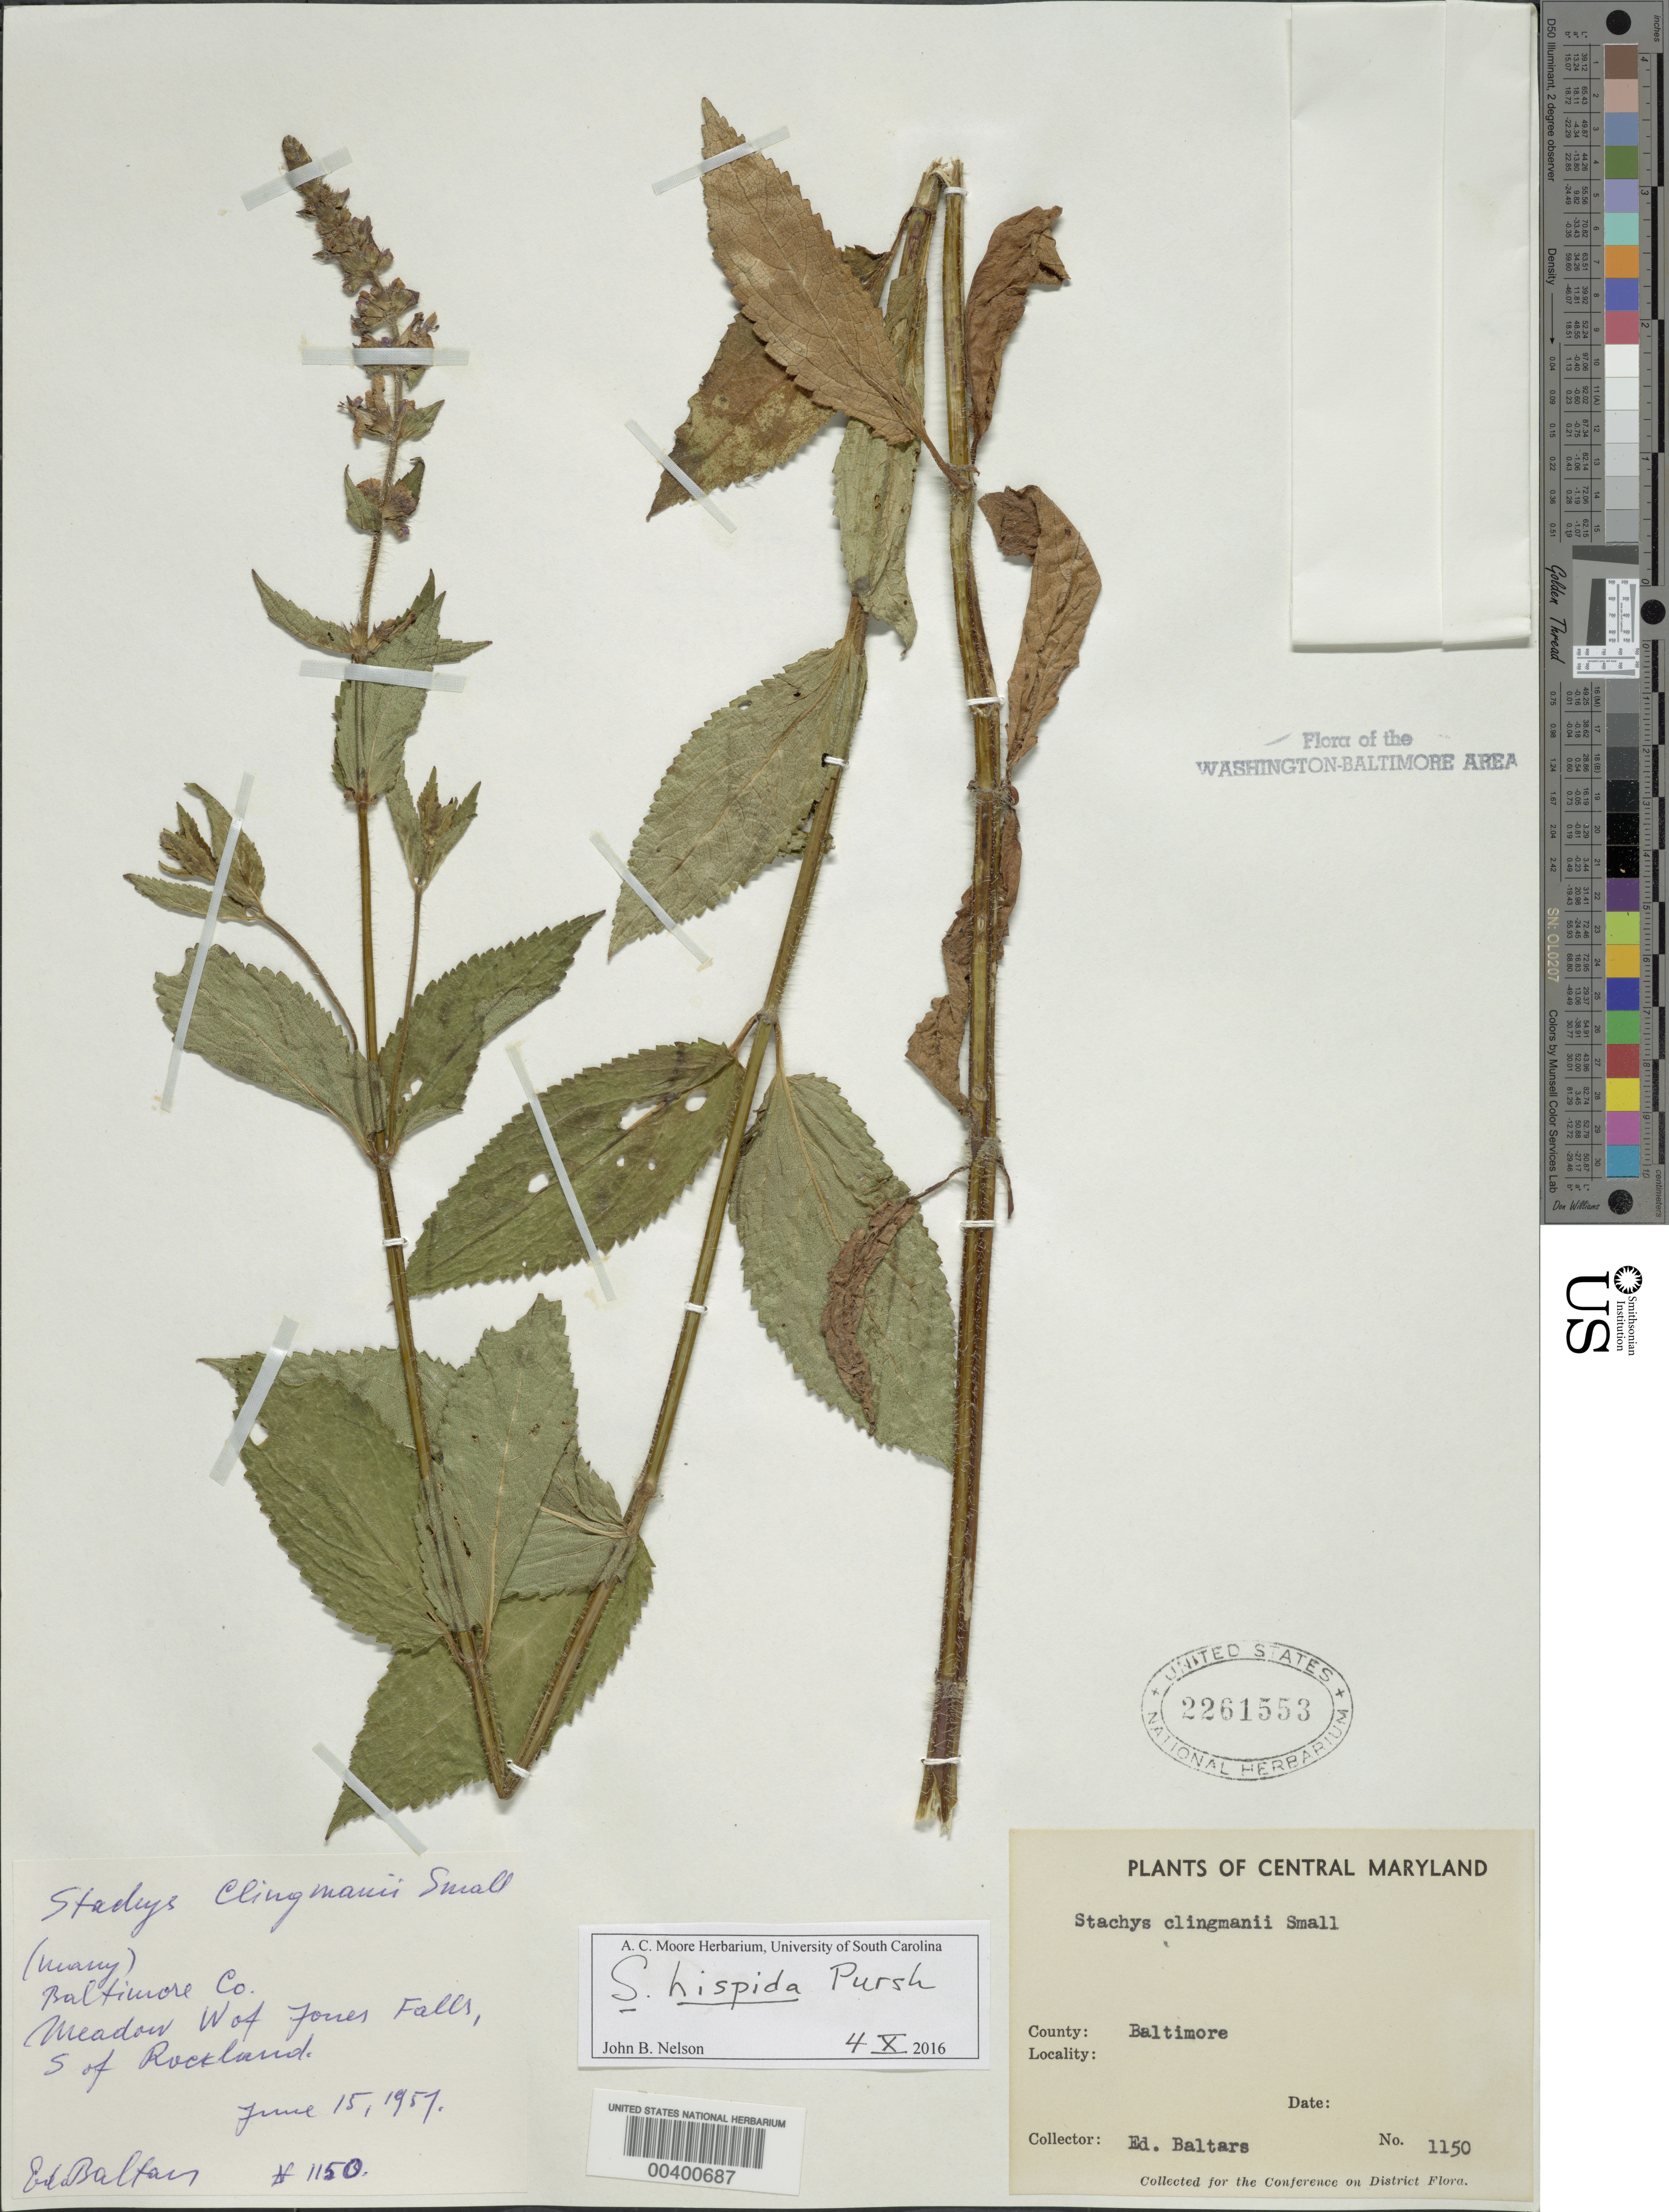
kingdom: Plantae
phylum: Tracheophyta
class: Magnoliopsida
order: Lamiales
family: Lamiaceae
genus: Stachys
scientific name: Stachys hispida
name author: Pursh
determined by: Nelson, J. B.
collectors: E. Baltars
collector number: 1150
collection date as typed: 15 Jun 1957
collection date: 1957-06-15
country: United States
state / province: Maryland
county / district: City of Baltimore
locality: West of Jones Falls, south of Rockland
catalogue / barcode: US 2261553